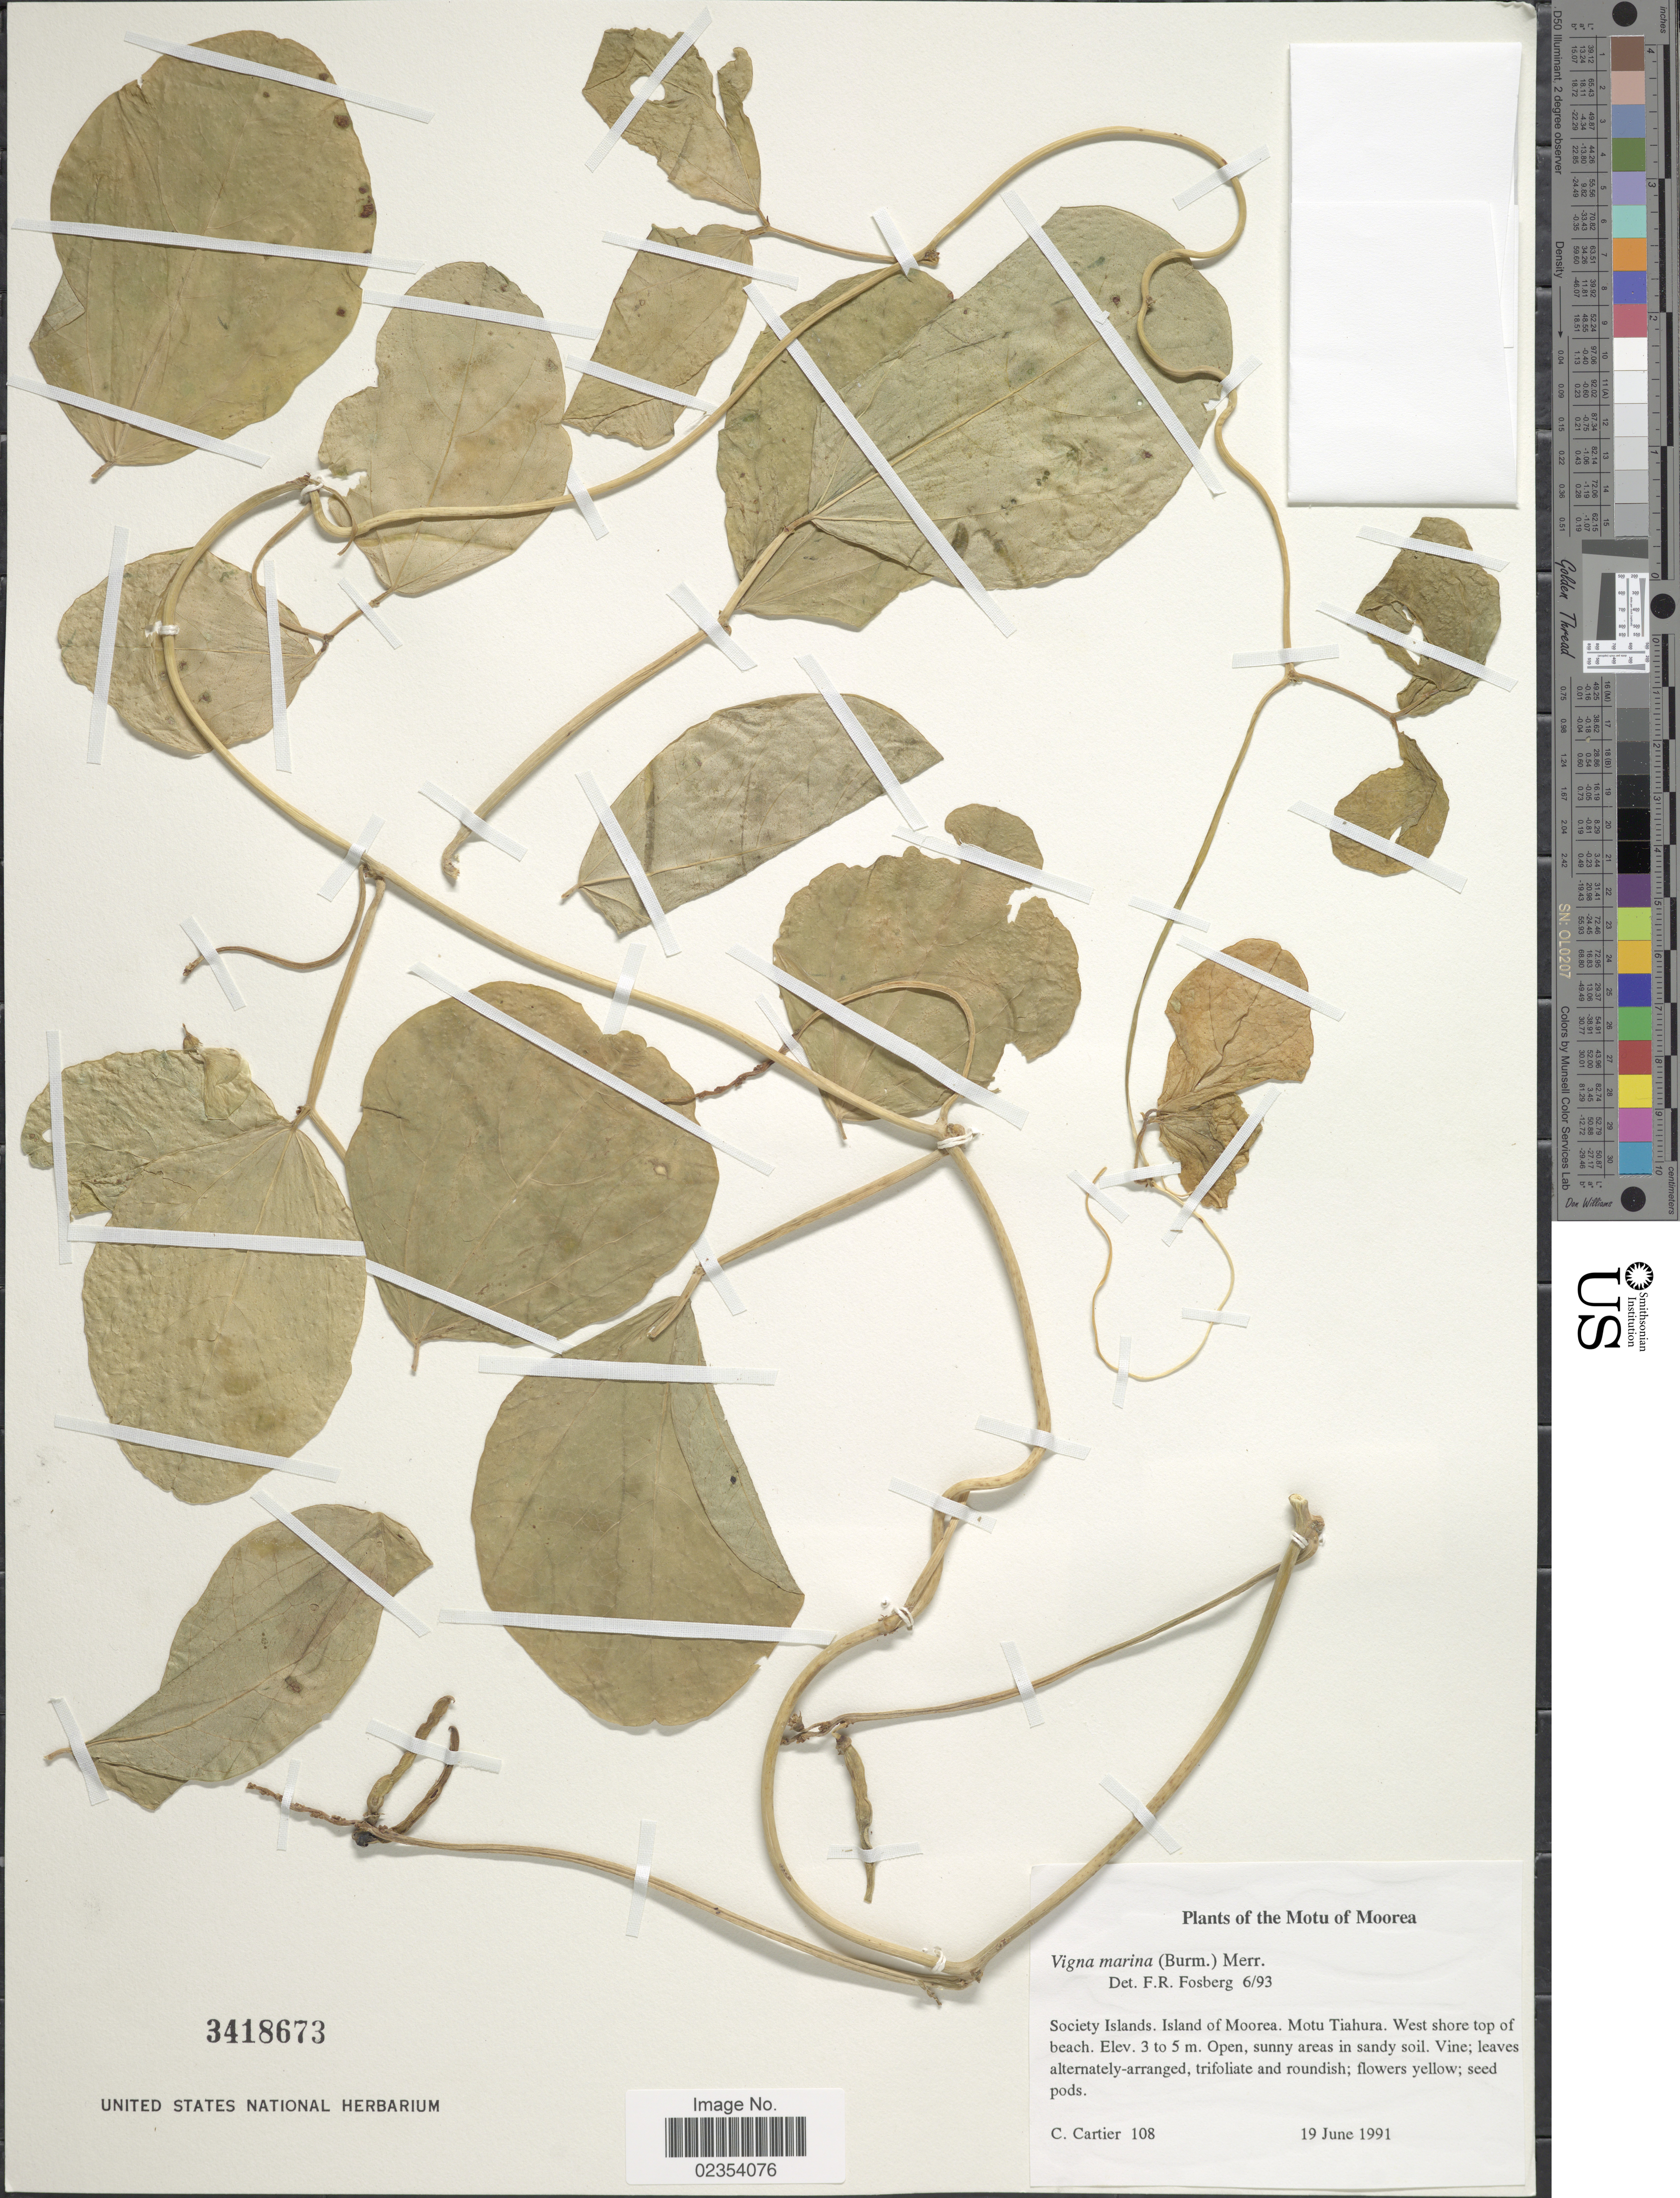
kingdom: Plantae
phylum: Tracheophyta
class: Magnoliopsida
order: Fabales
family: Fabaceae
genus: Vigna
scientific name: Vigna marina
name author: (Burm.) Merr.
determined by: Fosberg, F. R.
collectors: C. Cartier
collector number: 108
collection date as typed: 19 Jun 1991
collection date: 1991-06-19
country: French Polynesia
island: Moorea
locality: West shore top of beach, Tiahura [Society Is.]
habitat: Open, sunny areas in sandy soil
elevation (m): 1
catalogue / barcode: US 3418673